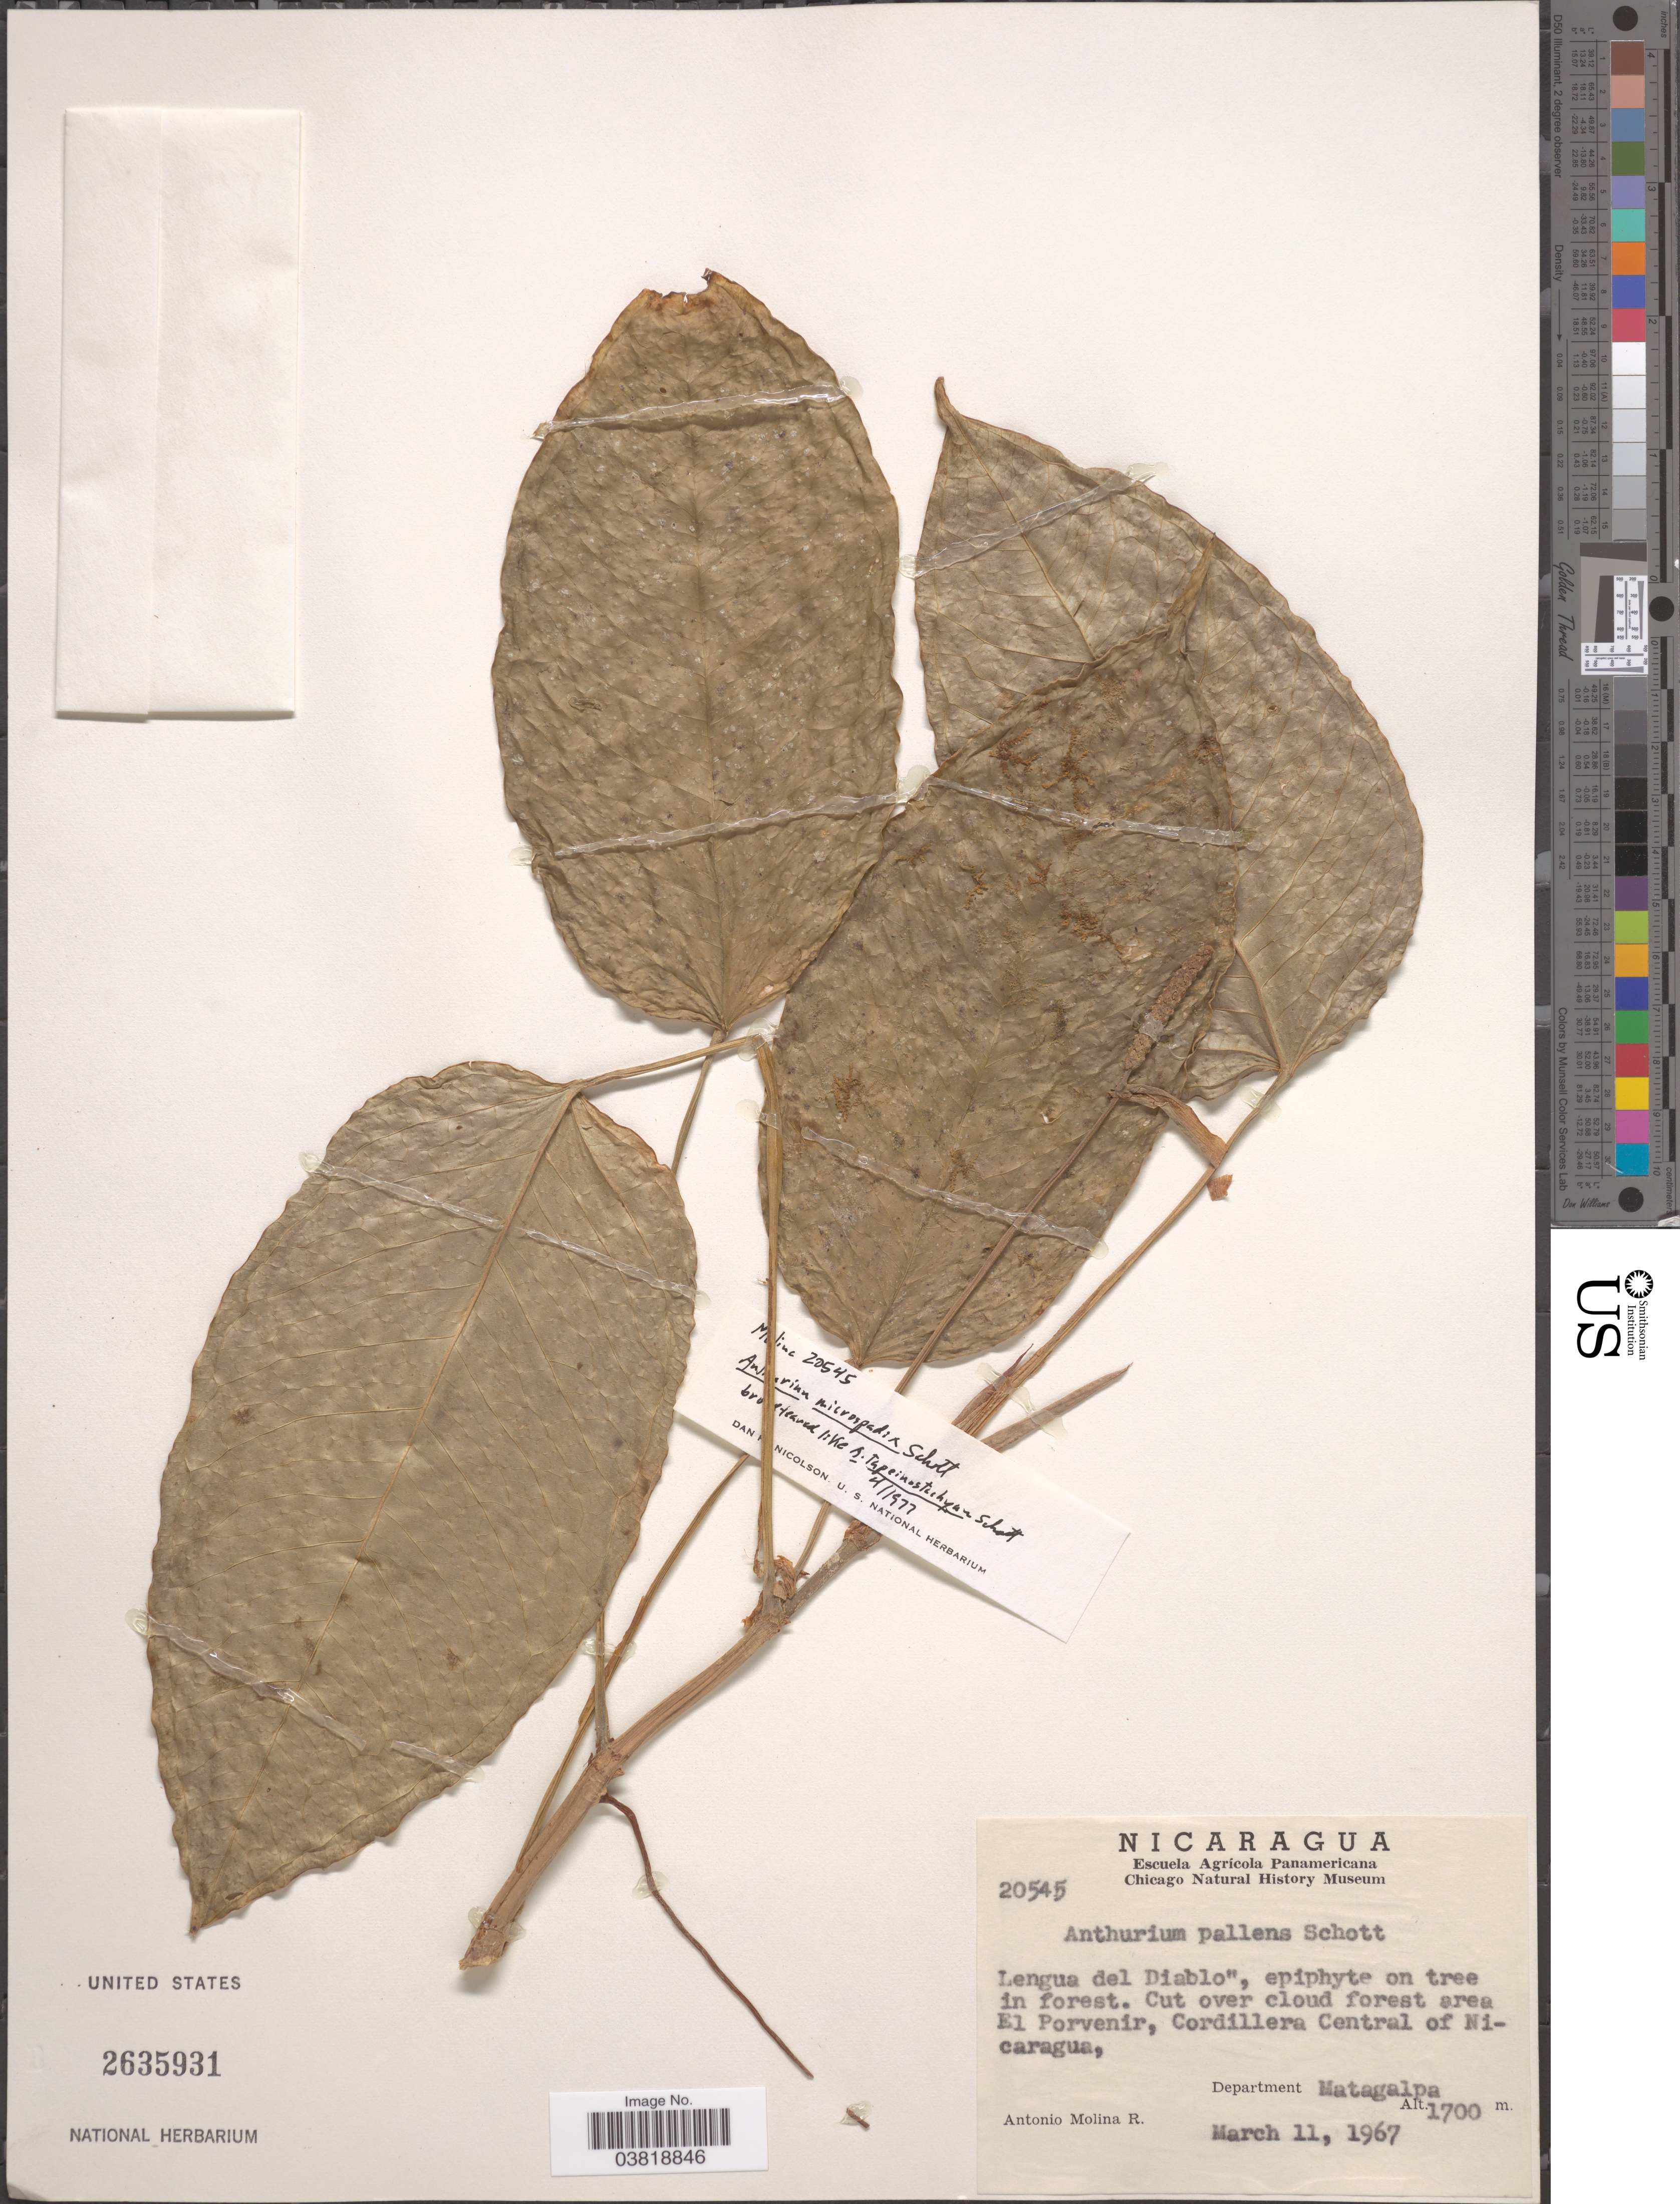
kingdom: Plantae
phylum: Tracheophyta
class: Liliopsida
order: Alismatales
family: Araceae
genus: Anthurium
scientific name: Anthurium microspadix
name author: Schott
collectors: A. Molina R.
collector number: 20545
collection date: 1967-03-11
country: Nicaragua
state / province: Matagalpa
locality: El Porvenir, Cordillera Central of Nicaragua, Department Matagalpa.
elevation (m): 1700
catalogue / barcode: US 2635931